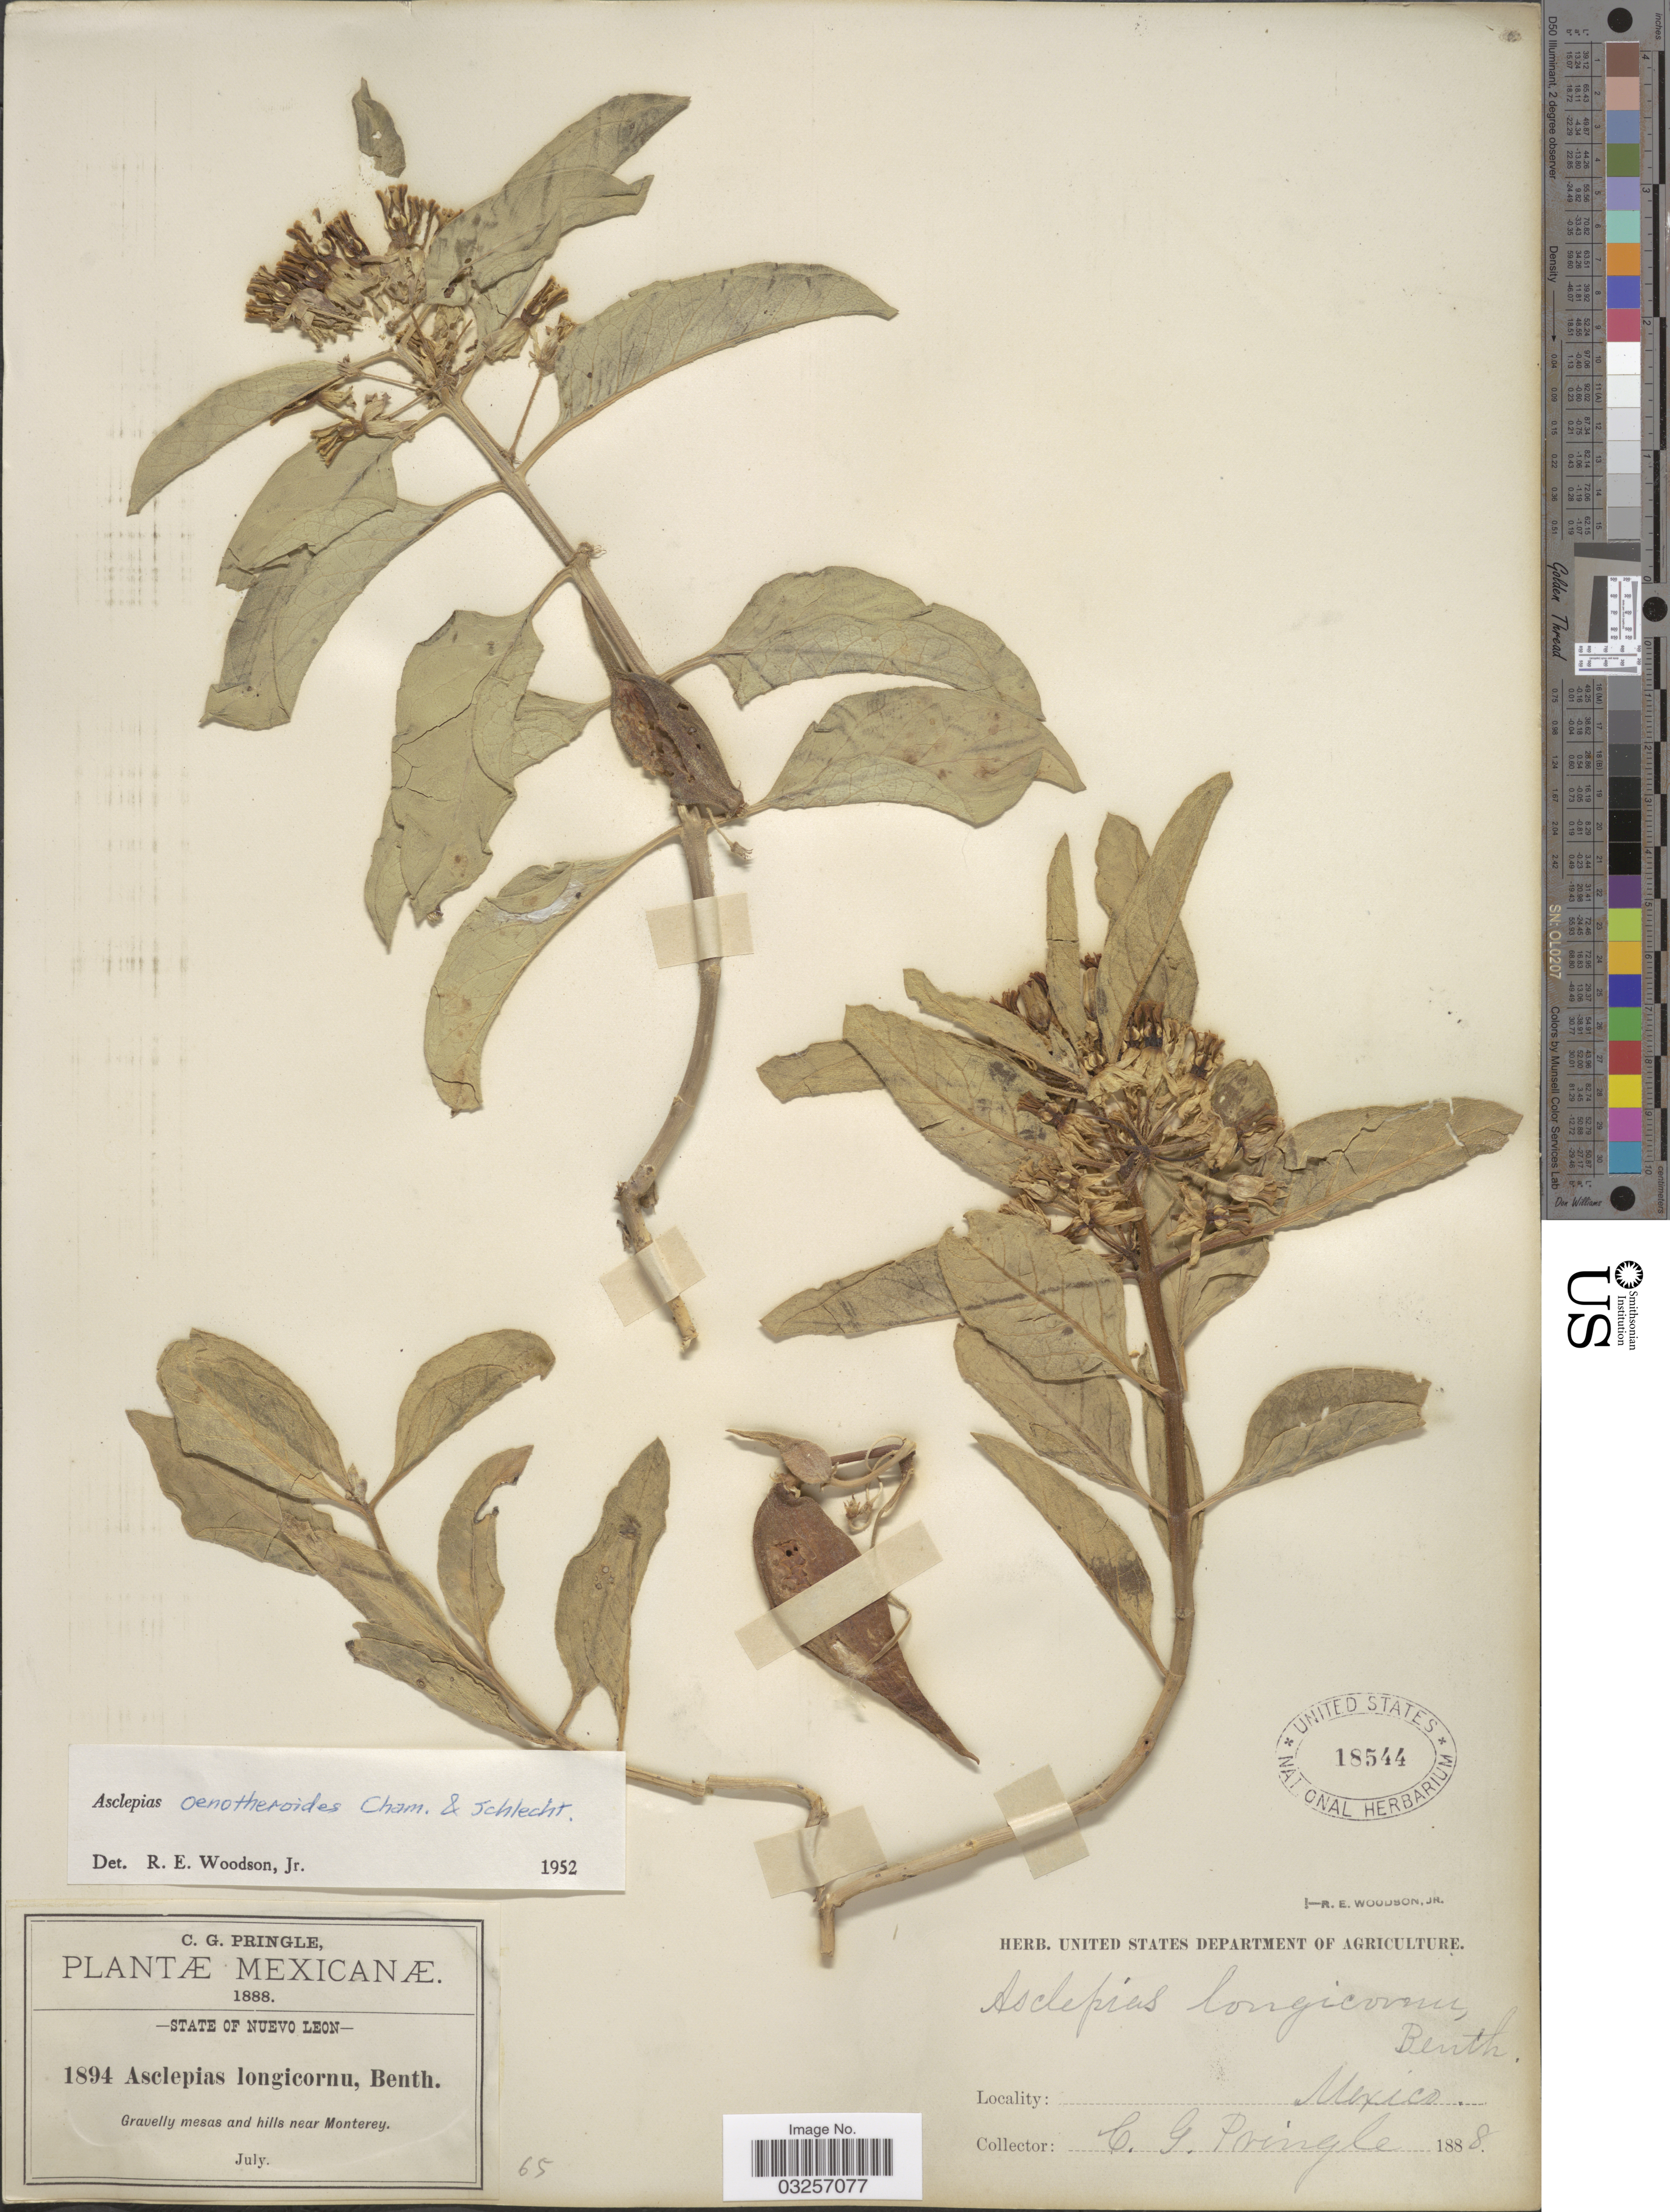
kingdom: Plantae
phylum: Tracheophyta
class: Magnoliopsida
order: Gentianales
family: Apocynaceae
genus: Asclepias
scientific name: Asclepias oenotheroides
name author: Schltdl. & Cham.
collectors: C. G. Pringle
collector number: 1894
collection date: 1888-07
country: Mexico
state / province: Nuevo León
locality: Gravelly mesas and hills near Monterey.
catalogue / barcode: US 18544